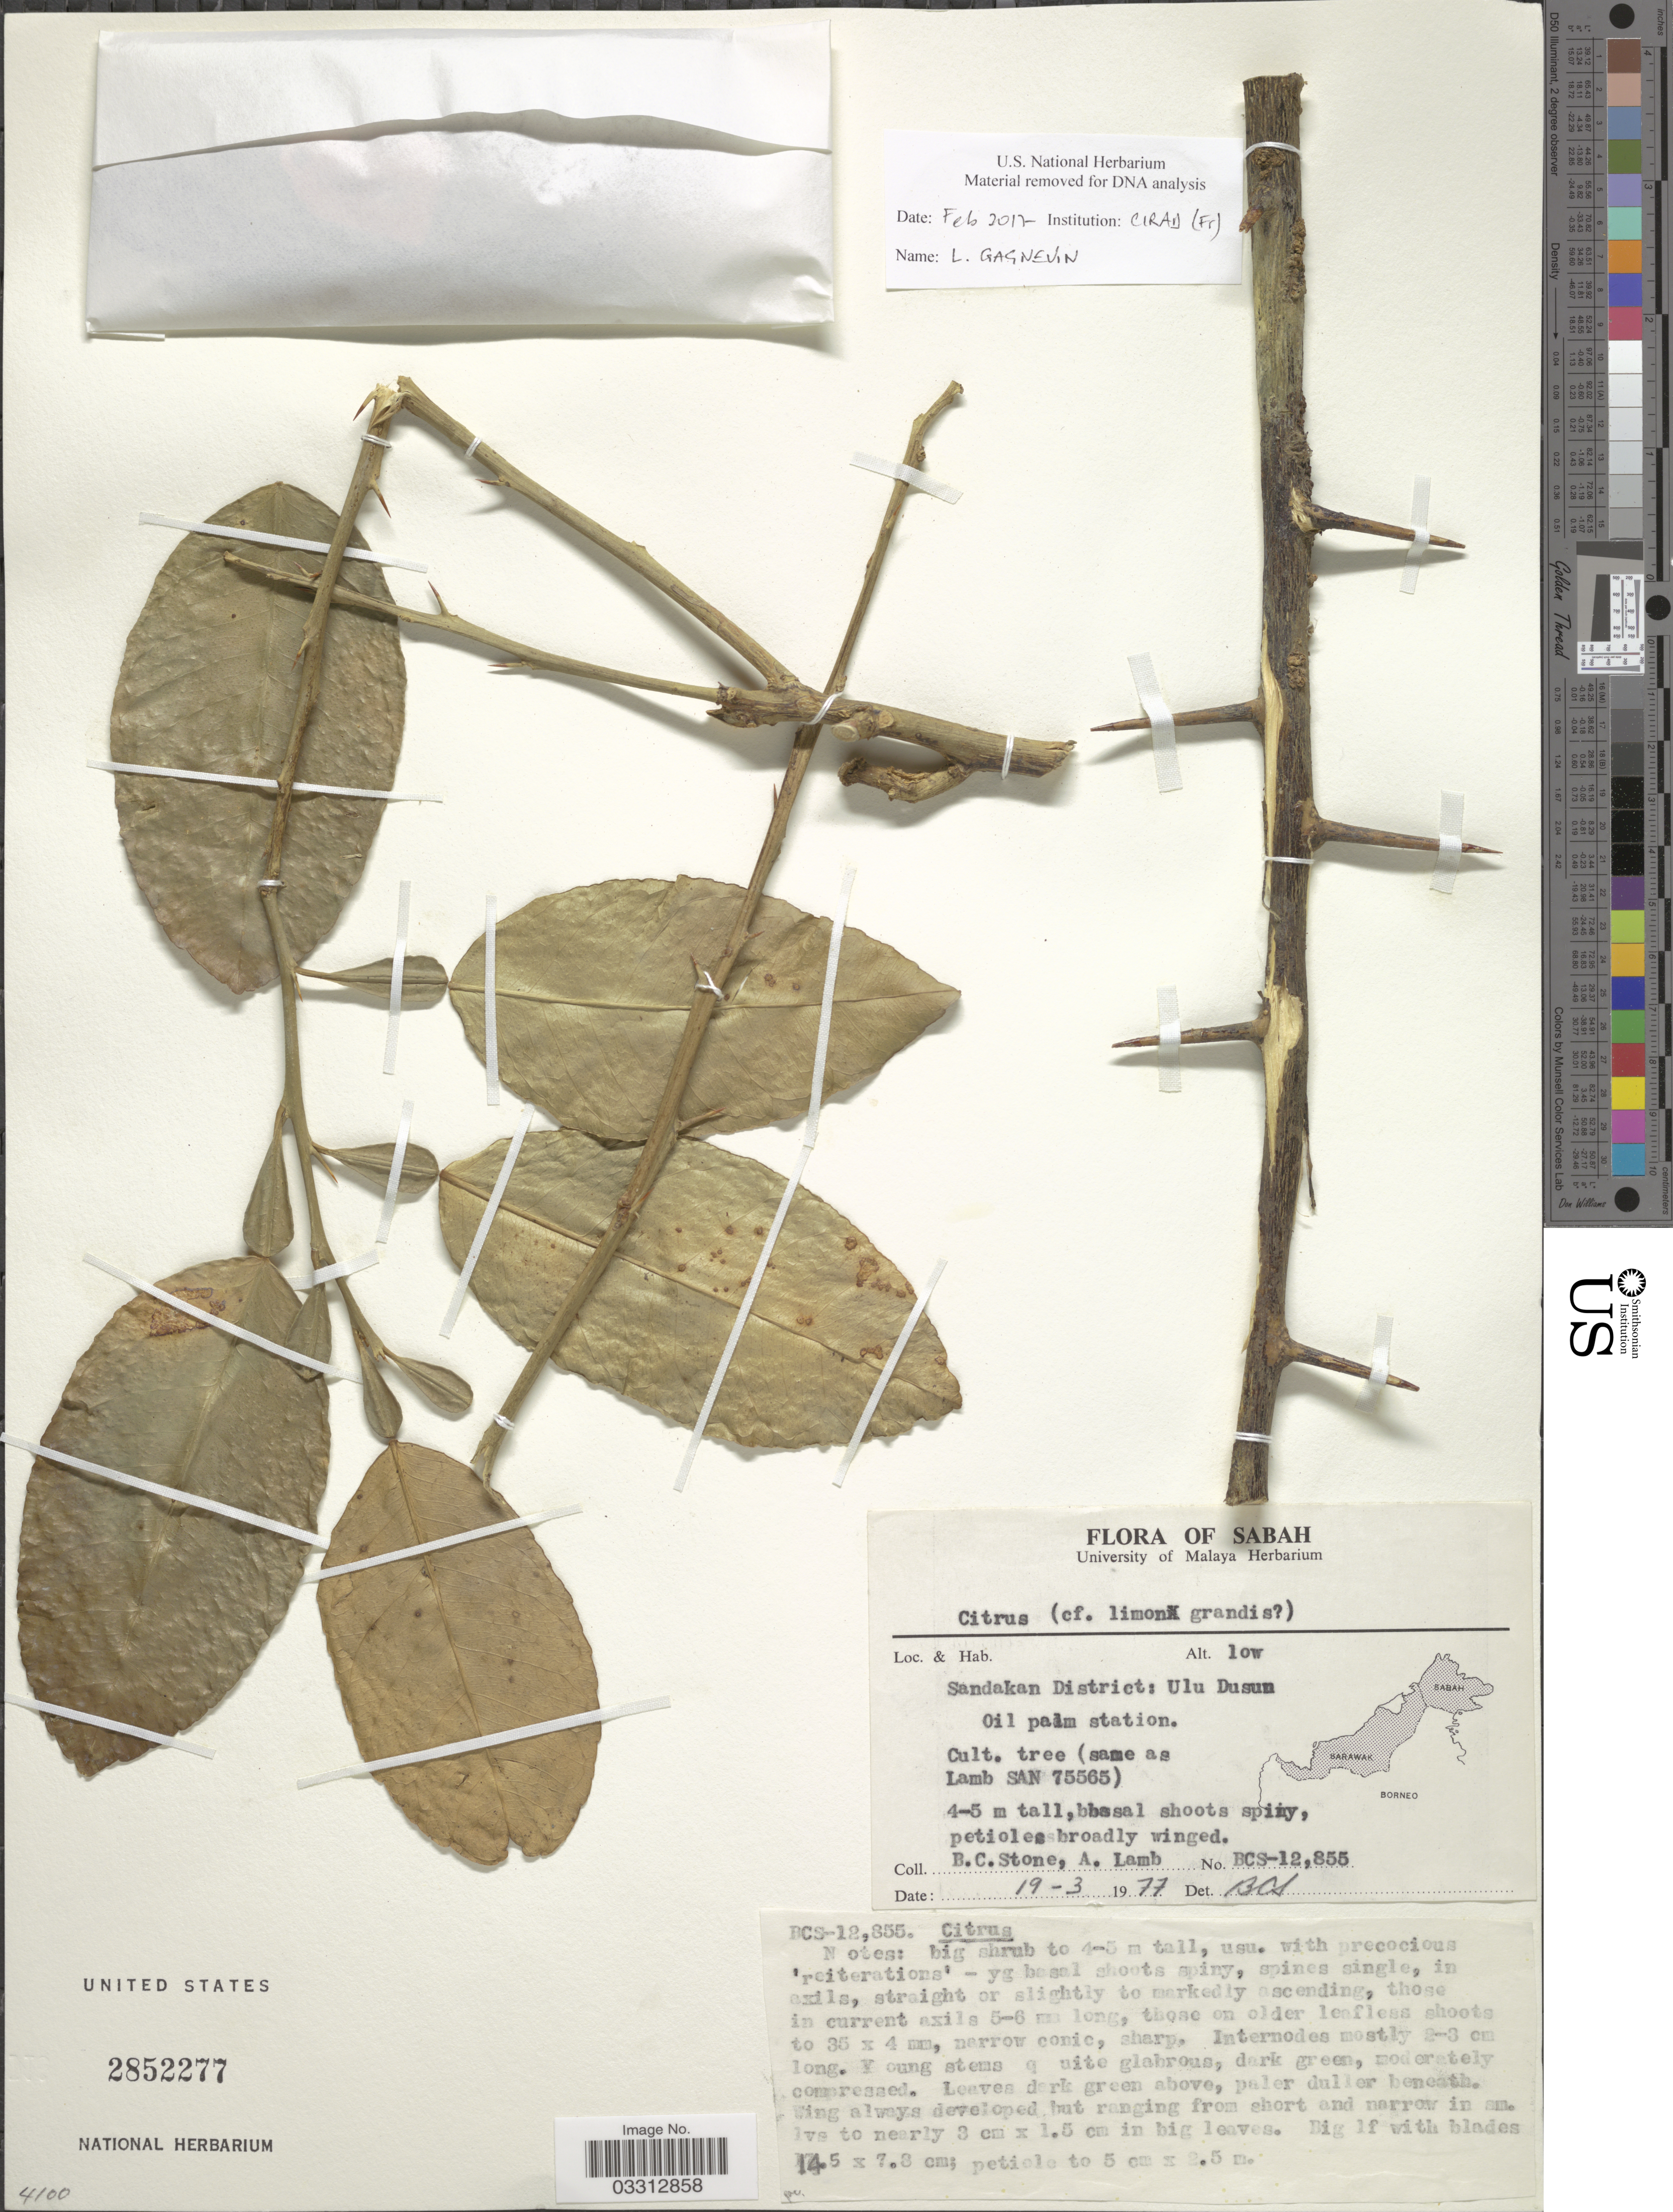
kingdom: Plantae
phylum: Tracheophyta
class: Magnoliopsida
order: Sapindales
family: Rutaceae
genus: Citrus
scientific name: Citrus sp.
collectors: B. C. Stone & A. J. Lamb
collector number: BCS-12855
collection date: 1977-03-19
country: Malaysia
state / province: Sabah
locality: Sandakan District: Ulu Dusun.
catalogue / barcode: US 2852277